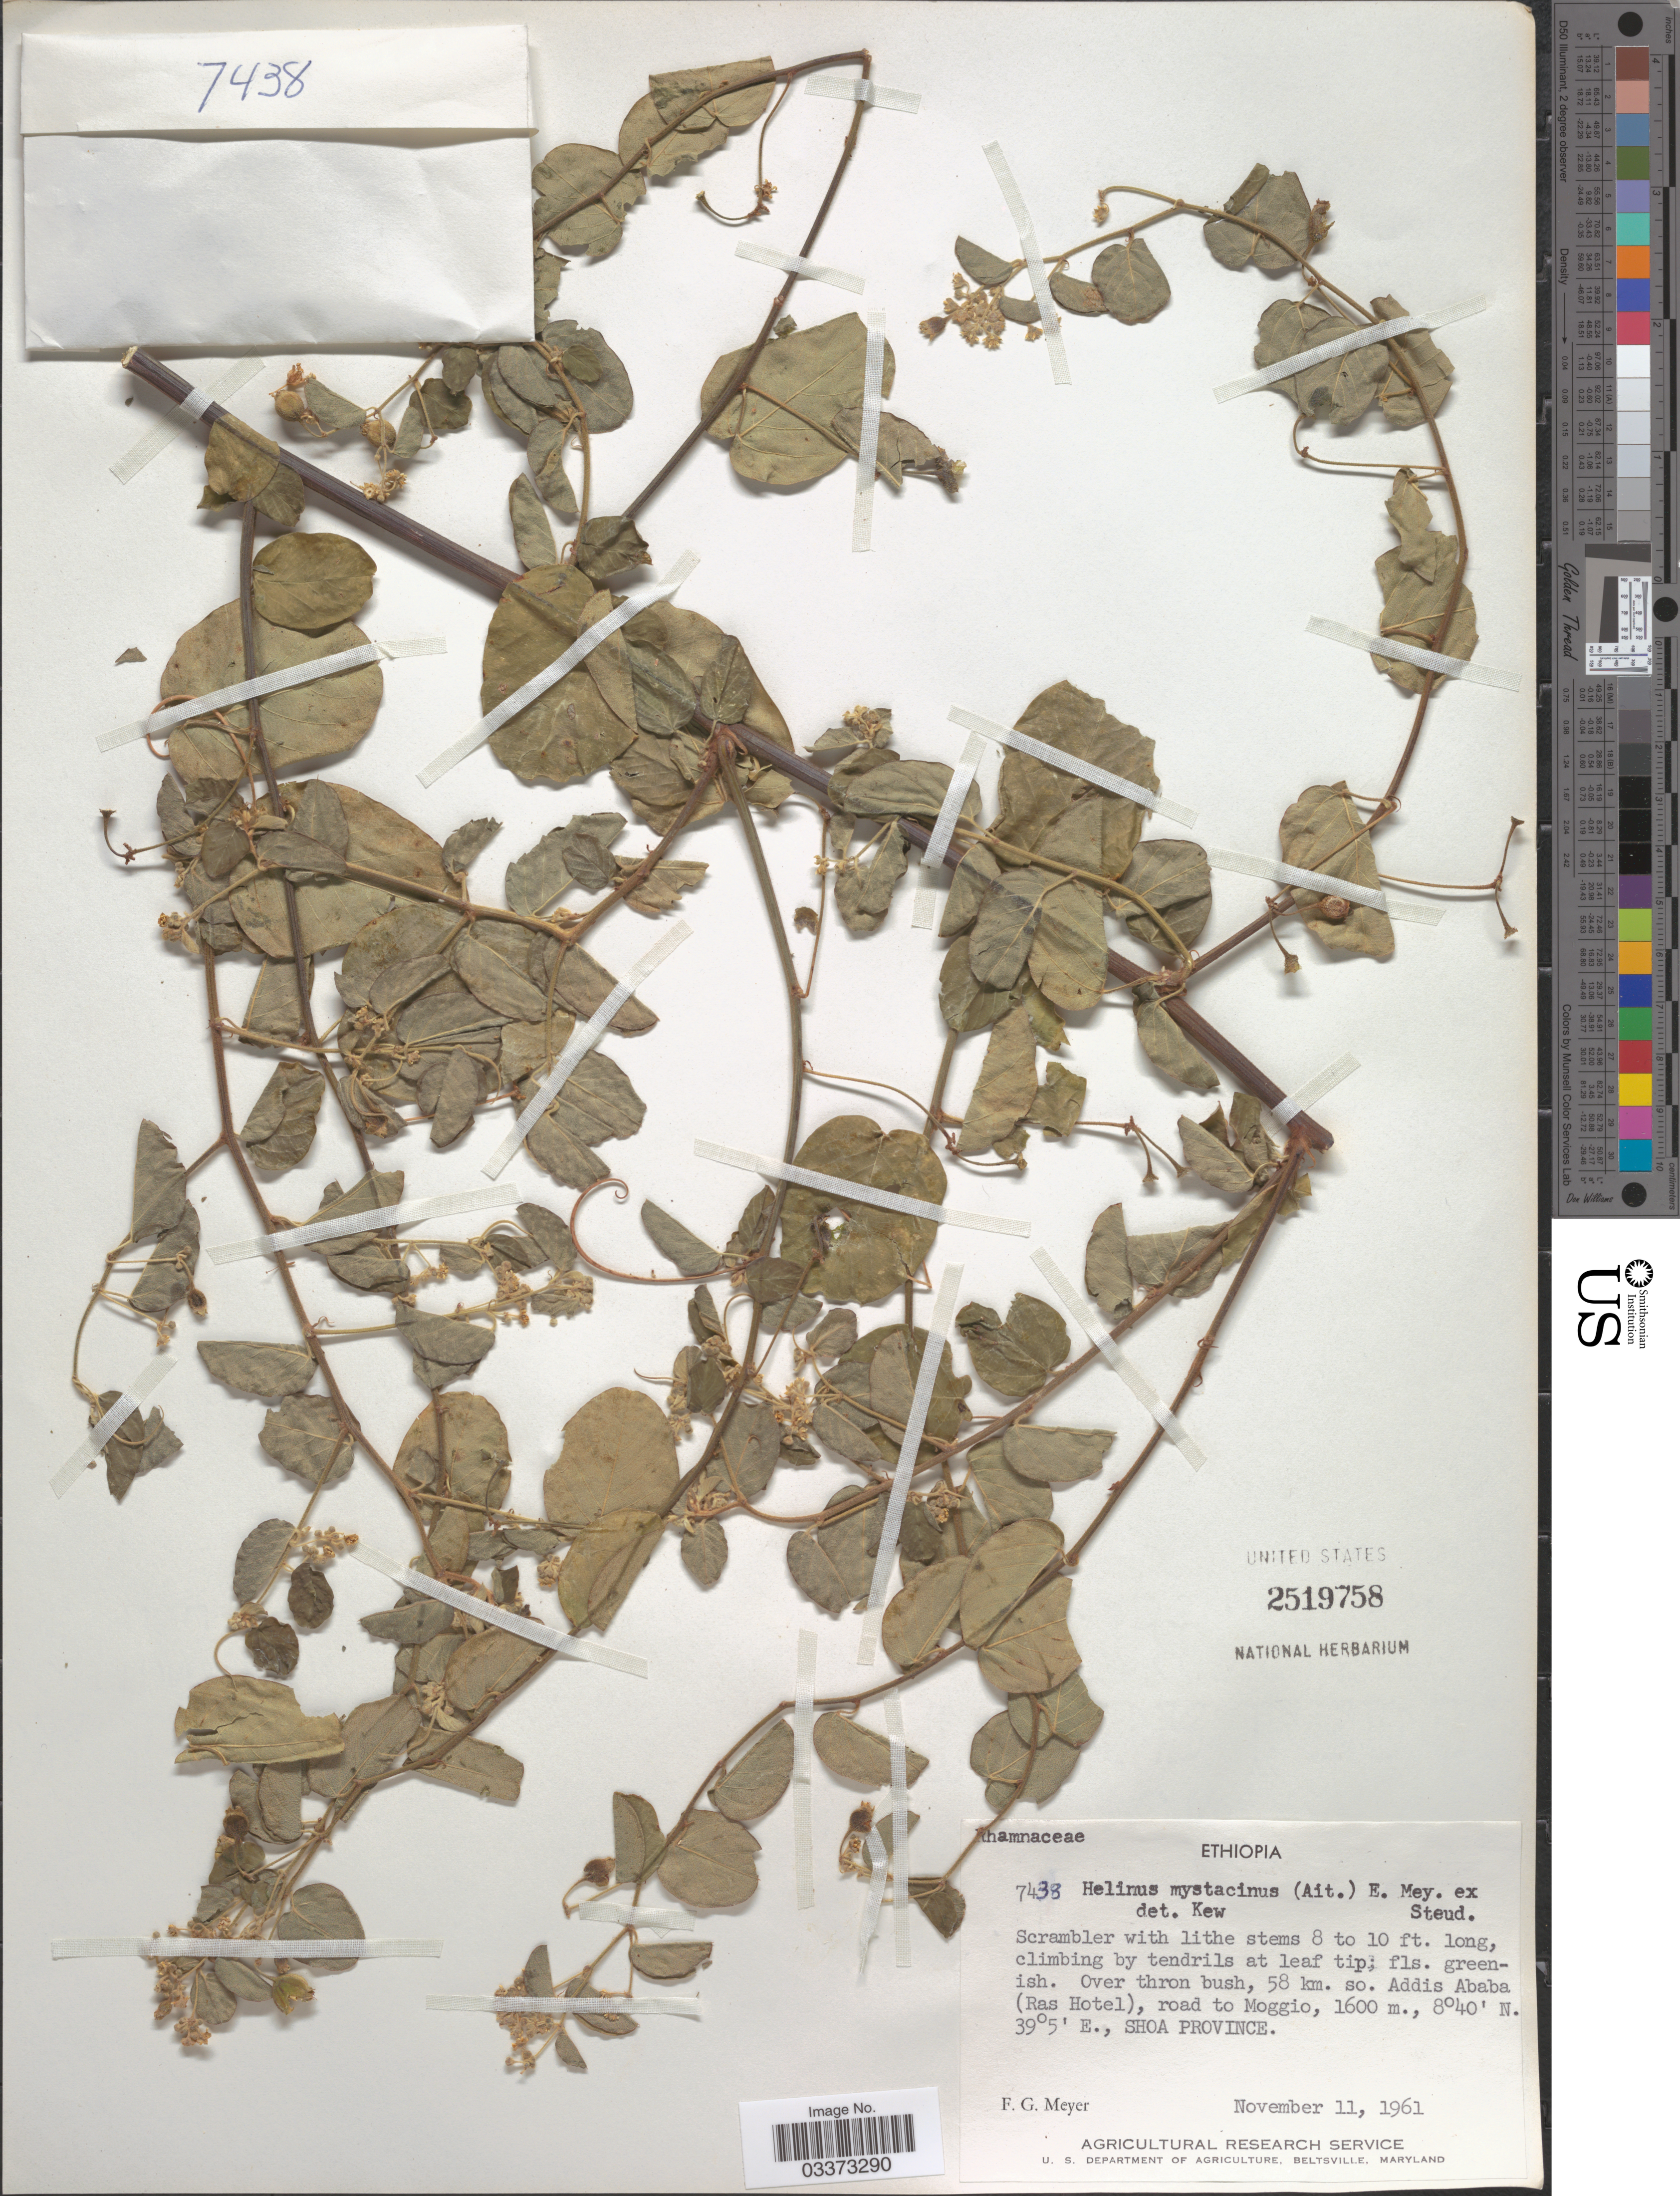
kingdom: Plantae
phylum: Tracheophyta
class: Magnoliopsida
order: Rosales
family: Rhamnaceae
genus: Helinus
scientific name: Helinus mystacinus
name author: (Aiton) E. Mey. ex Steud.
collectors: F. G. Meyer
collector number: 7433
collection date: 1961-11-11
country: Ethiopia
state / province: Addis Ababa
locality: Addis Ababa (Ras Hotel), road to Moggio, Shoa Province.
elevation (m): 1600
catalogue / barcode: US 2519758